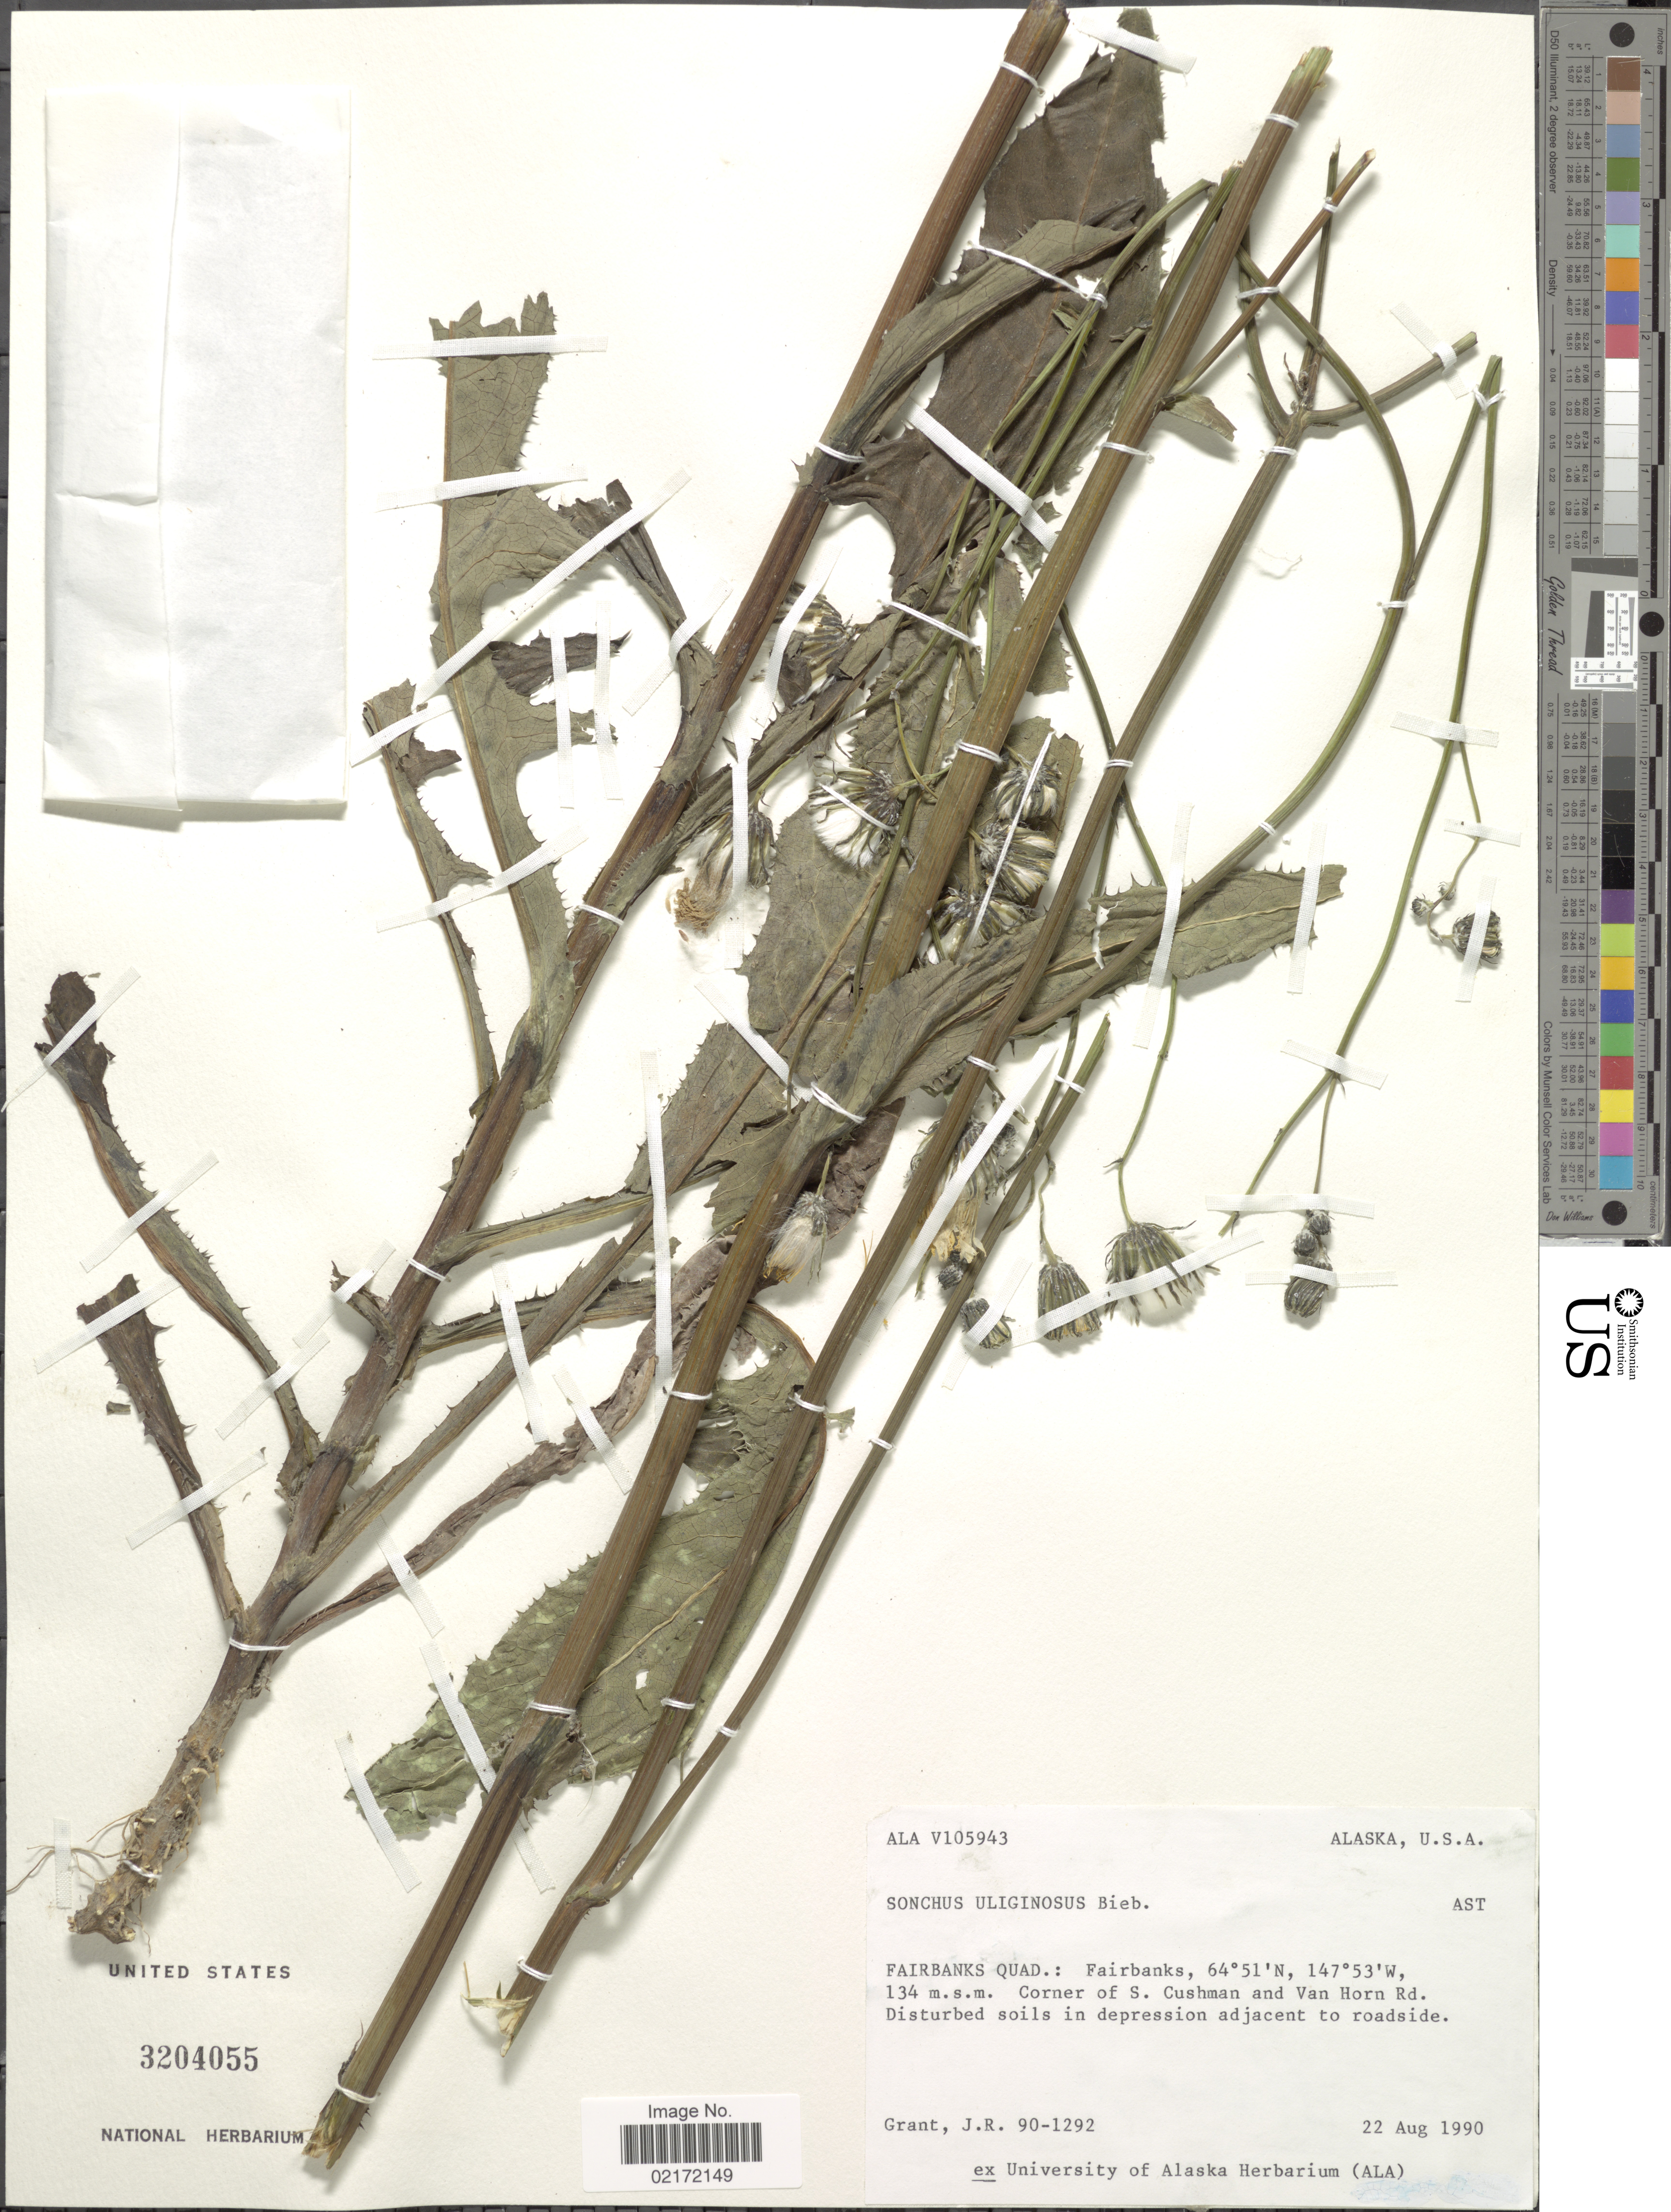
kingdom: Plantae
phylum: Tracheophyta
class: Magnoliopsida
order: Asterales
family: Asteraceae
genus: Sonchus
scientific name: Sonchus arvensis subsp. uliginosus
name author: (M. Bieb.) Nyman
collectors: J. Grant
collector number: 90-1292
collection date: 1990-08-22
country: United States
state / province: Alaska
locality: Fairbanks Quad.: Fairbanks. Corner of S. Cushman and van Horn Rd.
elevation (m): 134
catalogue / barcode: US 3204055